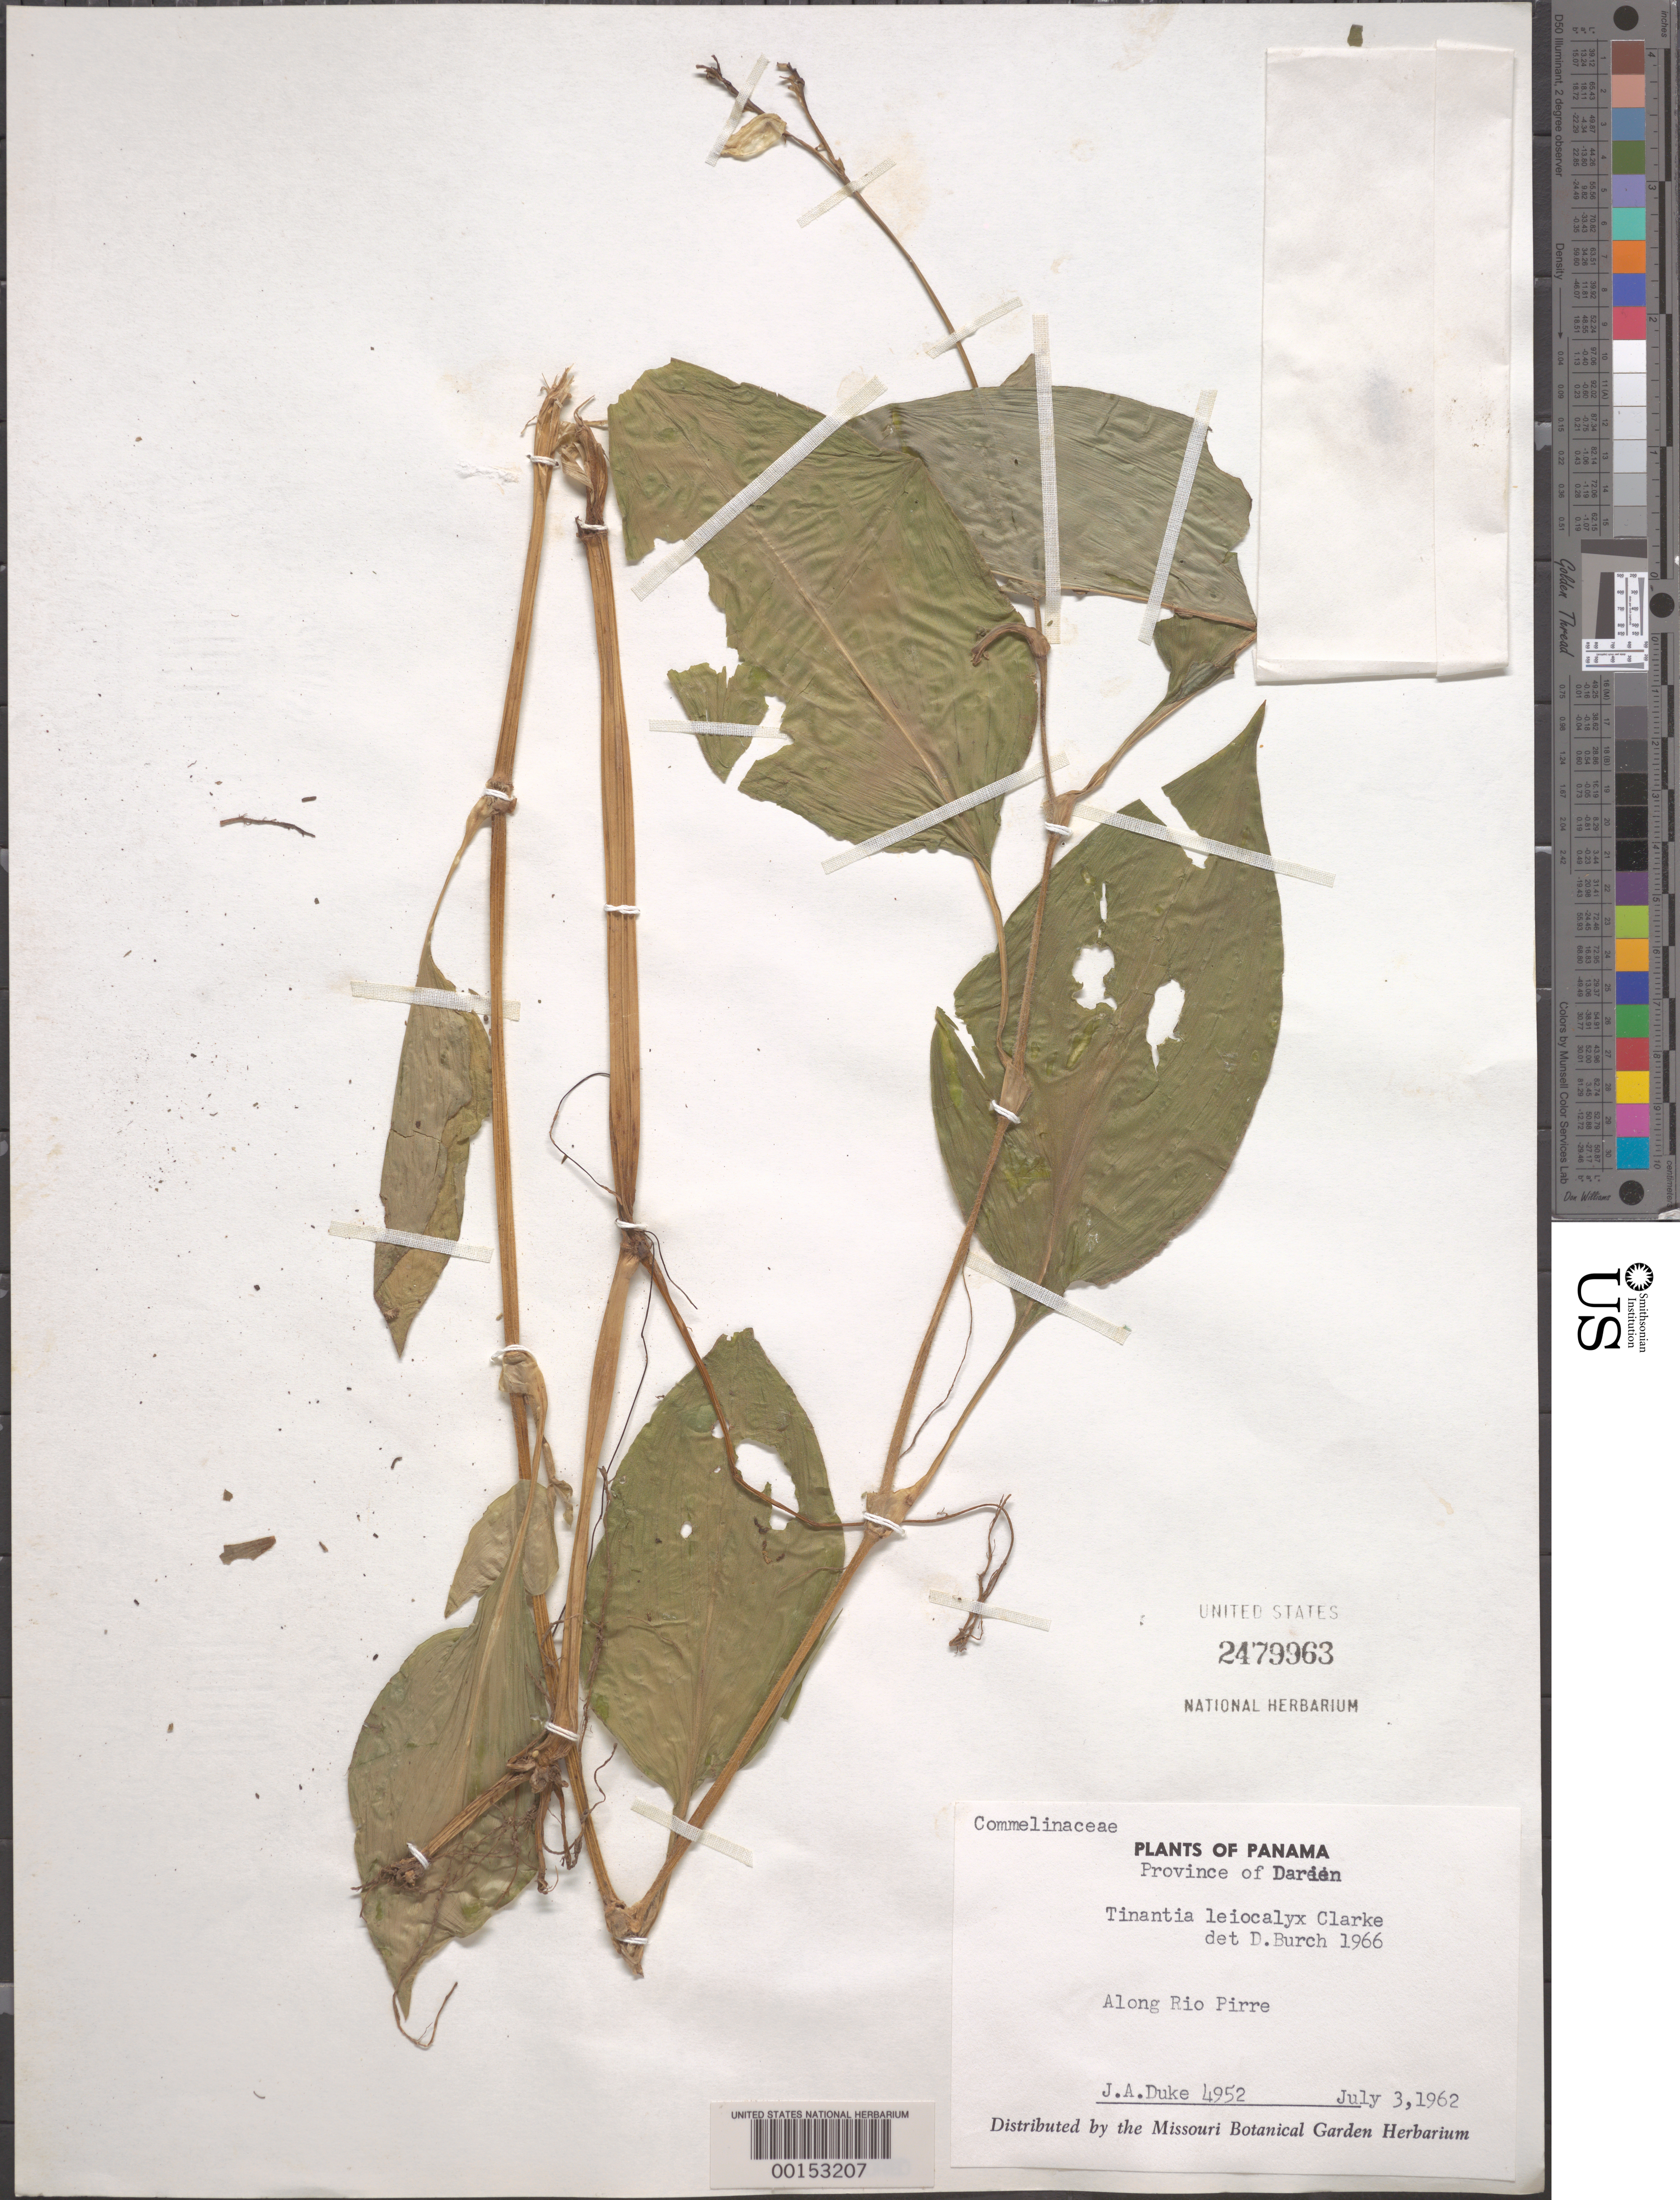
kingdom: Plantae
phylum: Tracheophyta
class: Liliopsida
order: Commelinales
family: Commelinaceae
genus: Tinantia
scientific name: Tinantia leiocalyx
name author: C.B. Clarke in Donn. Sm.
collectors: J. A. Duke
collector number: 4952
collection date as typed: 03 Jul 1962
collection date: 1962-07-03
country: Panama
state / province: Darién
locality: Rio Pirre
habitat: Riverbank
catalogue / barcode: US 2479963